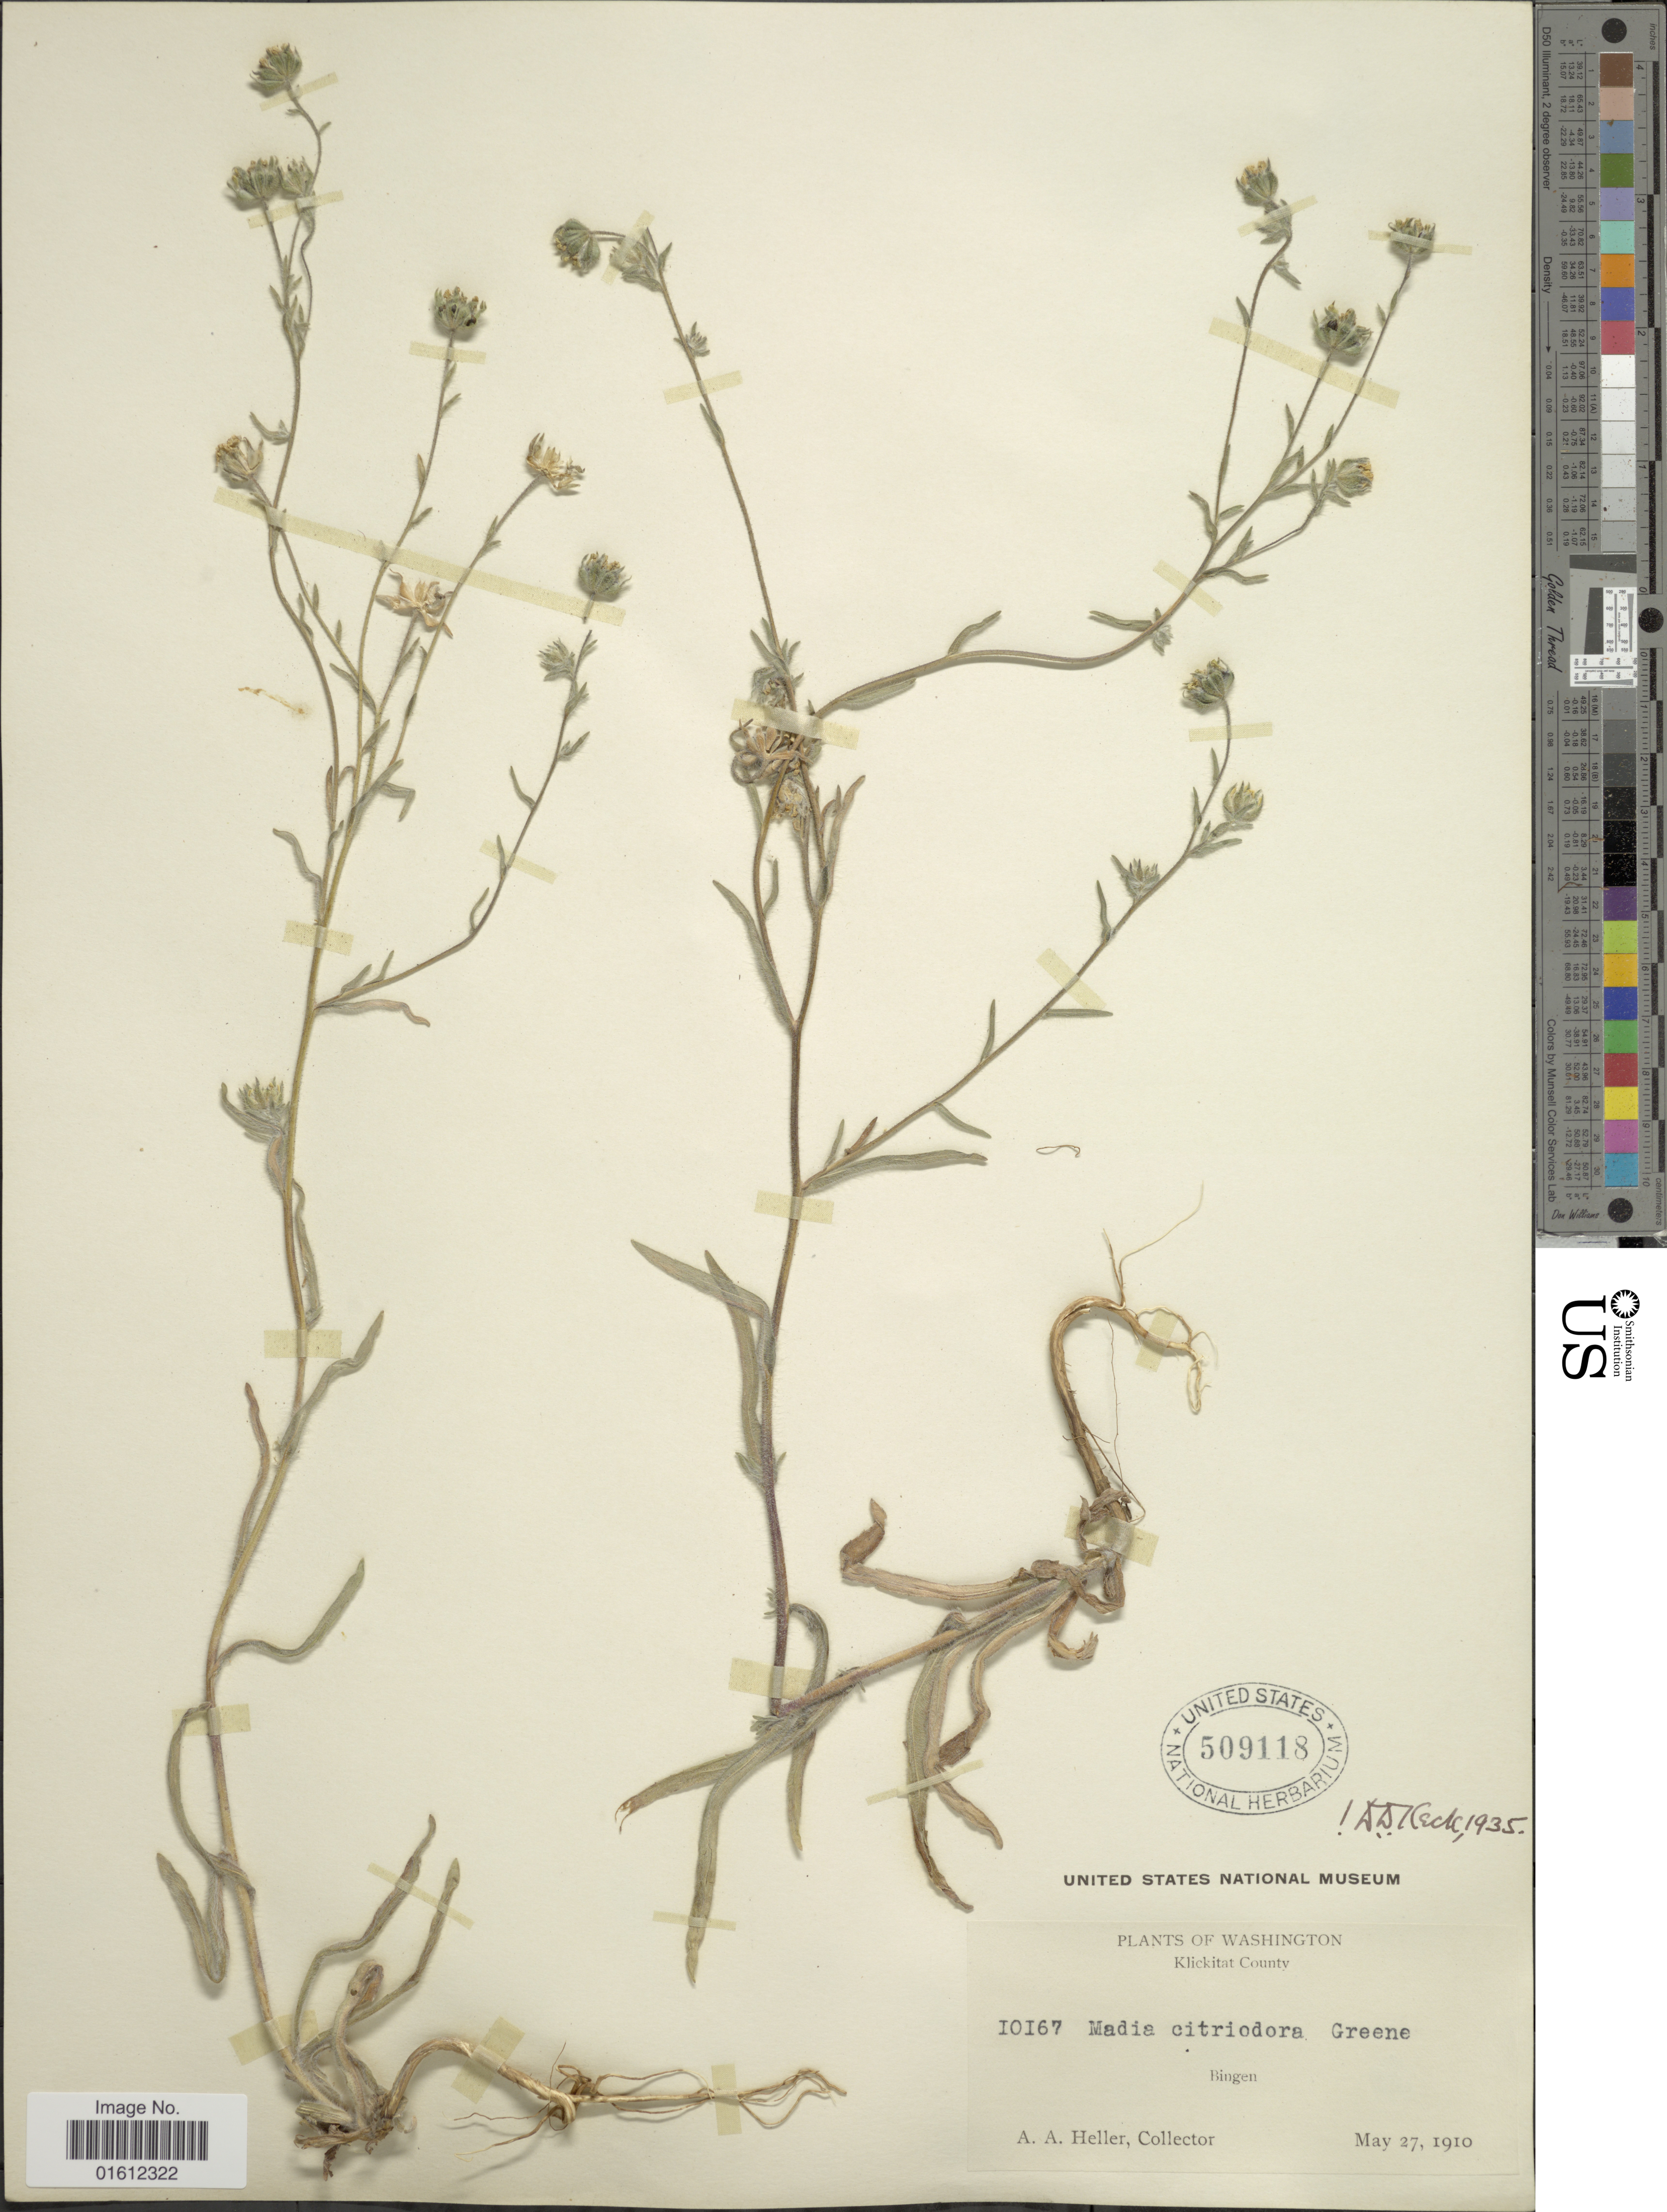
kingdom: Plantae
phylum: Tracheophyta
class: Magnoliopsida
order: Asterales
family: Asteraceae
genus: Madia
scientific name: Madia citriodora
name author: Greene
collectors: A. A. Heller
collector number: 10167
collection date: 1910-05-27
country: United States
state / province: Washington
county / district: Klickitat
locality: Klickitat County, Bingen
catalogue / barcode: US 509118